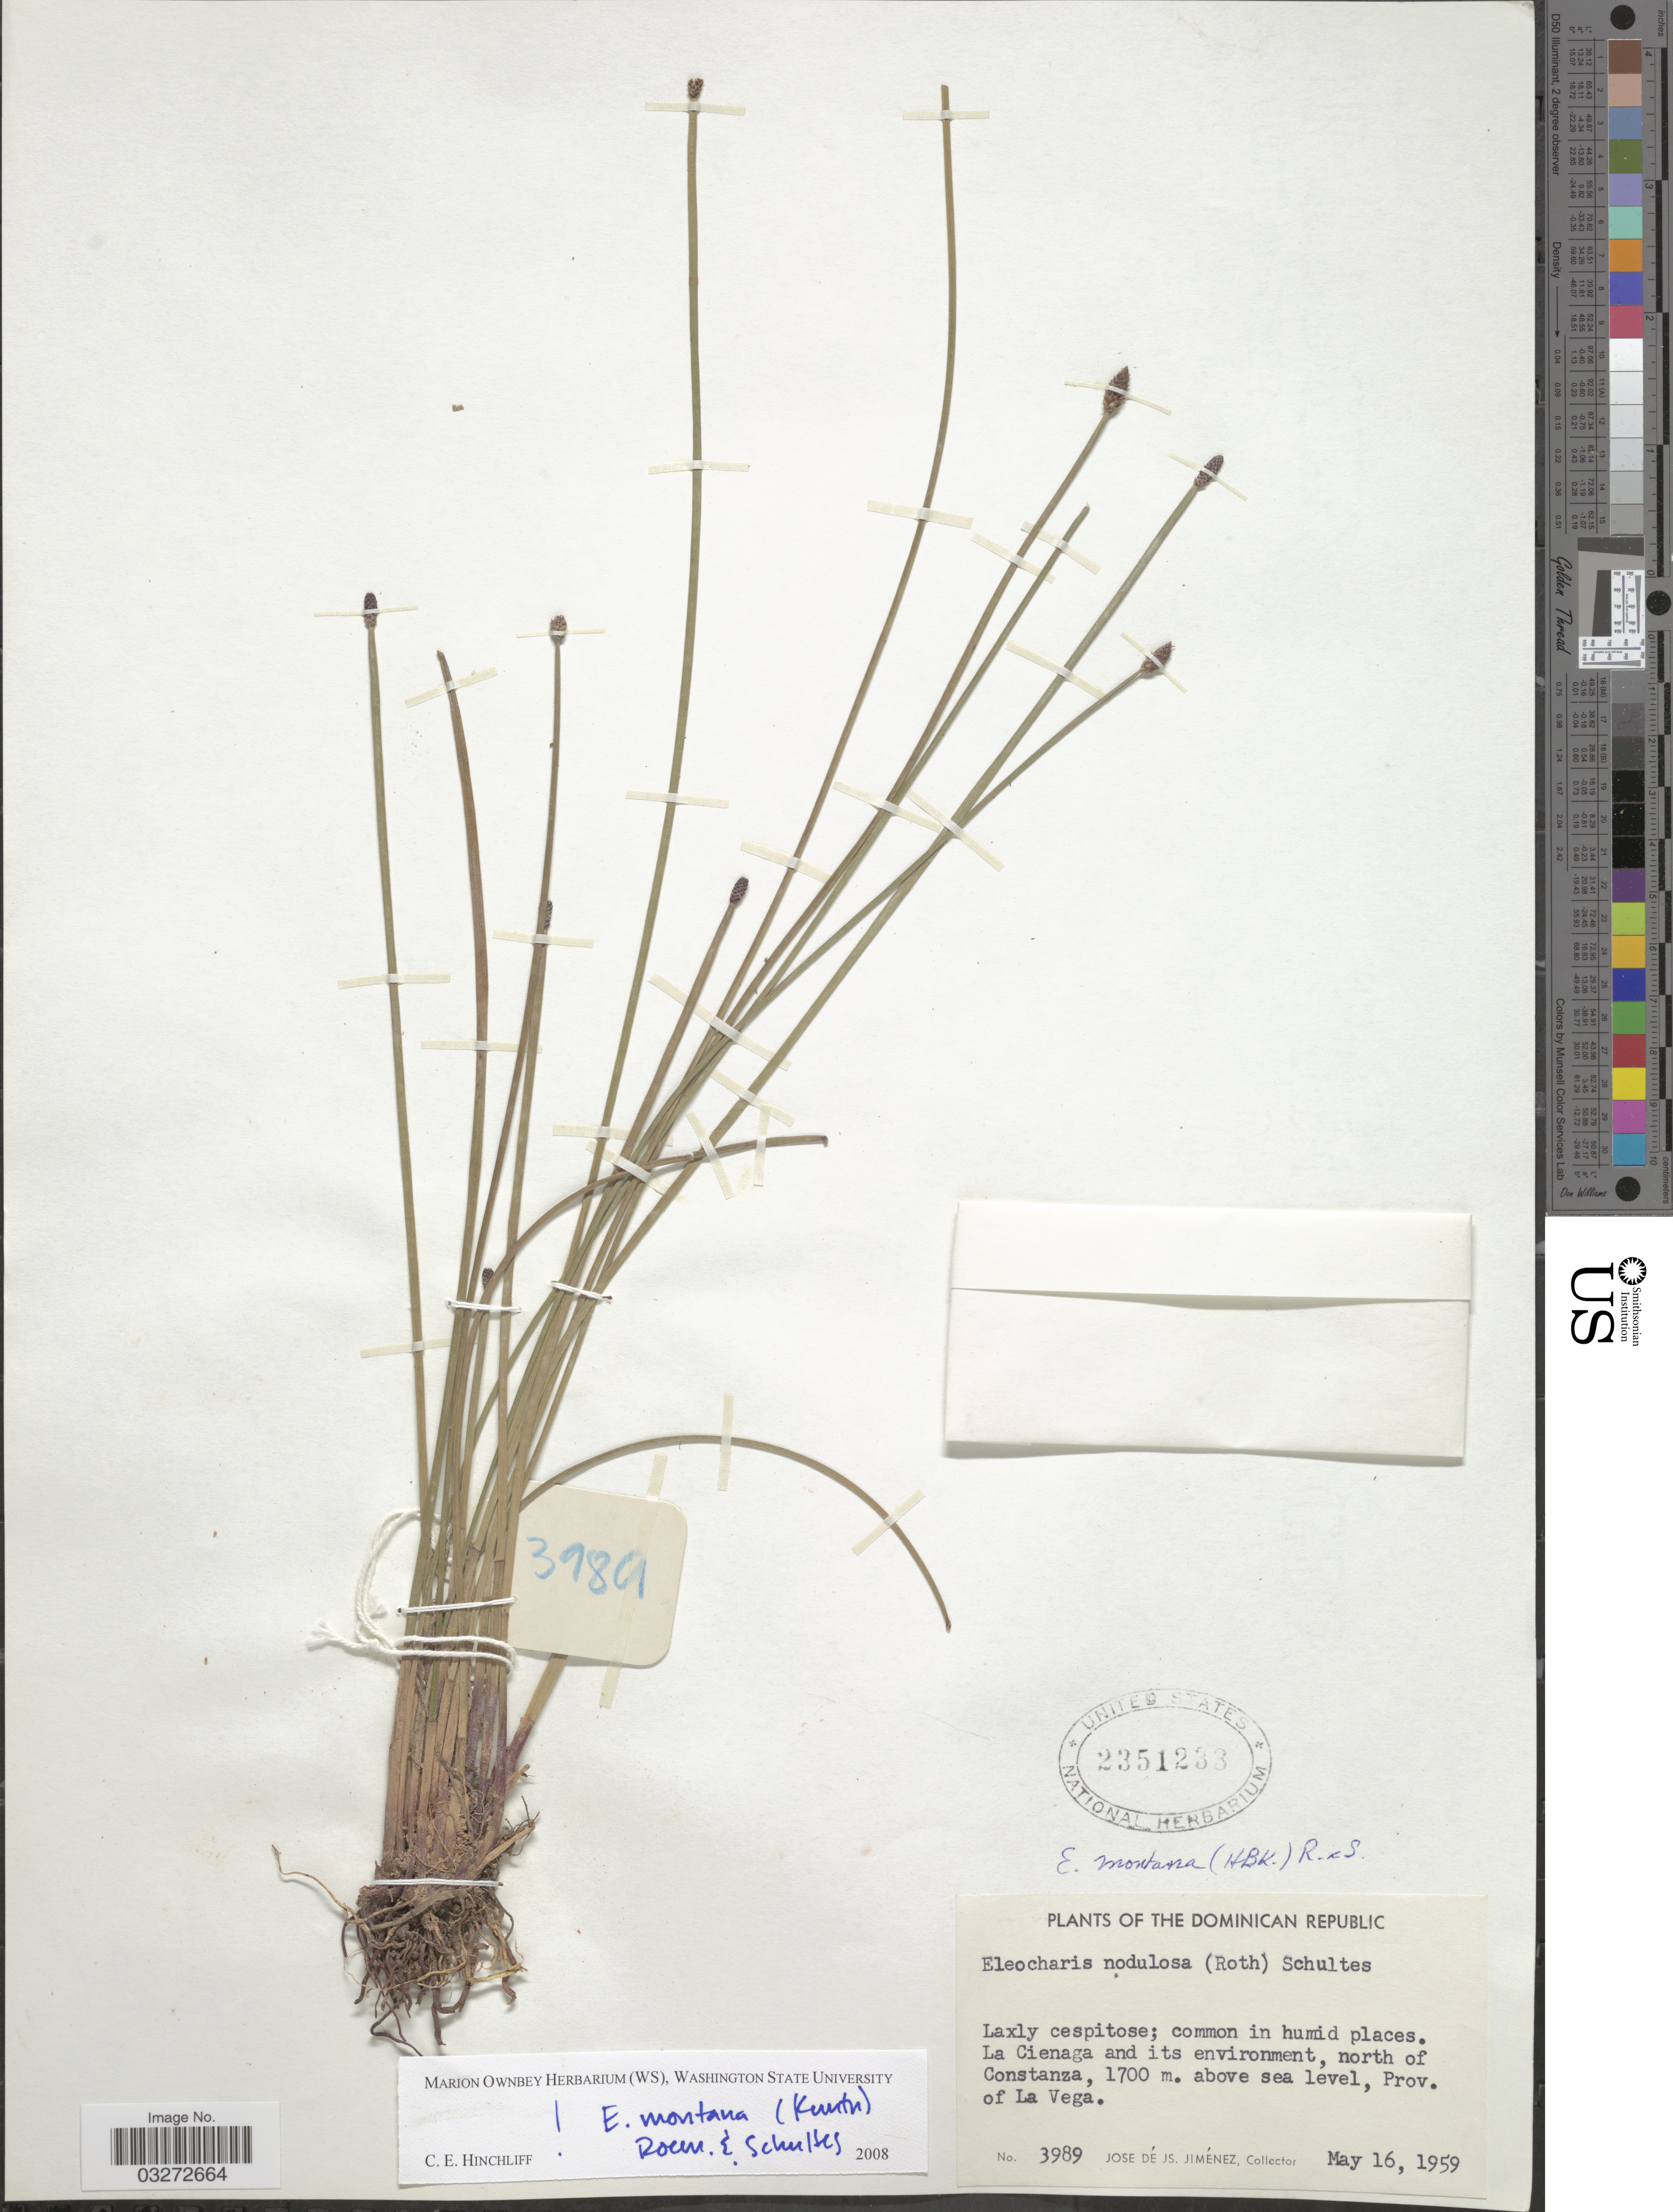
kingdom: Plantae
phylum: Tracheophyta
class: Liliopsida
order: Poales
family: Cyperaceae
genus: Eleocharis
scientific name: Eleocharis montana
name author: (Kunth) Roem. & Schult.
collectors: J. J. Jiménez Almonte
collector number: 3989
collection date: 1959-05-16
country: Dominican Republic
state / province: La Vega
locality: La Cienaga and its environment, north of Constanza.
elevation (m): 1700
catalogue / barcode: US 2351233